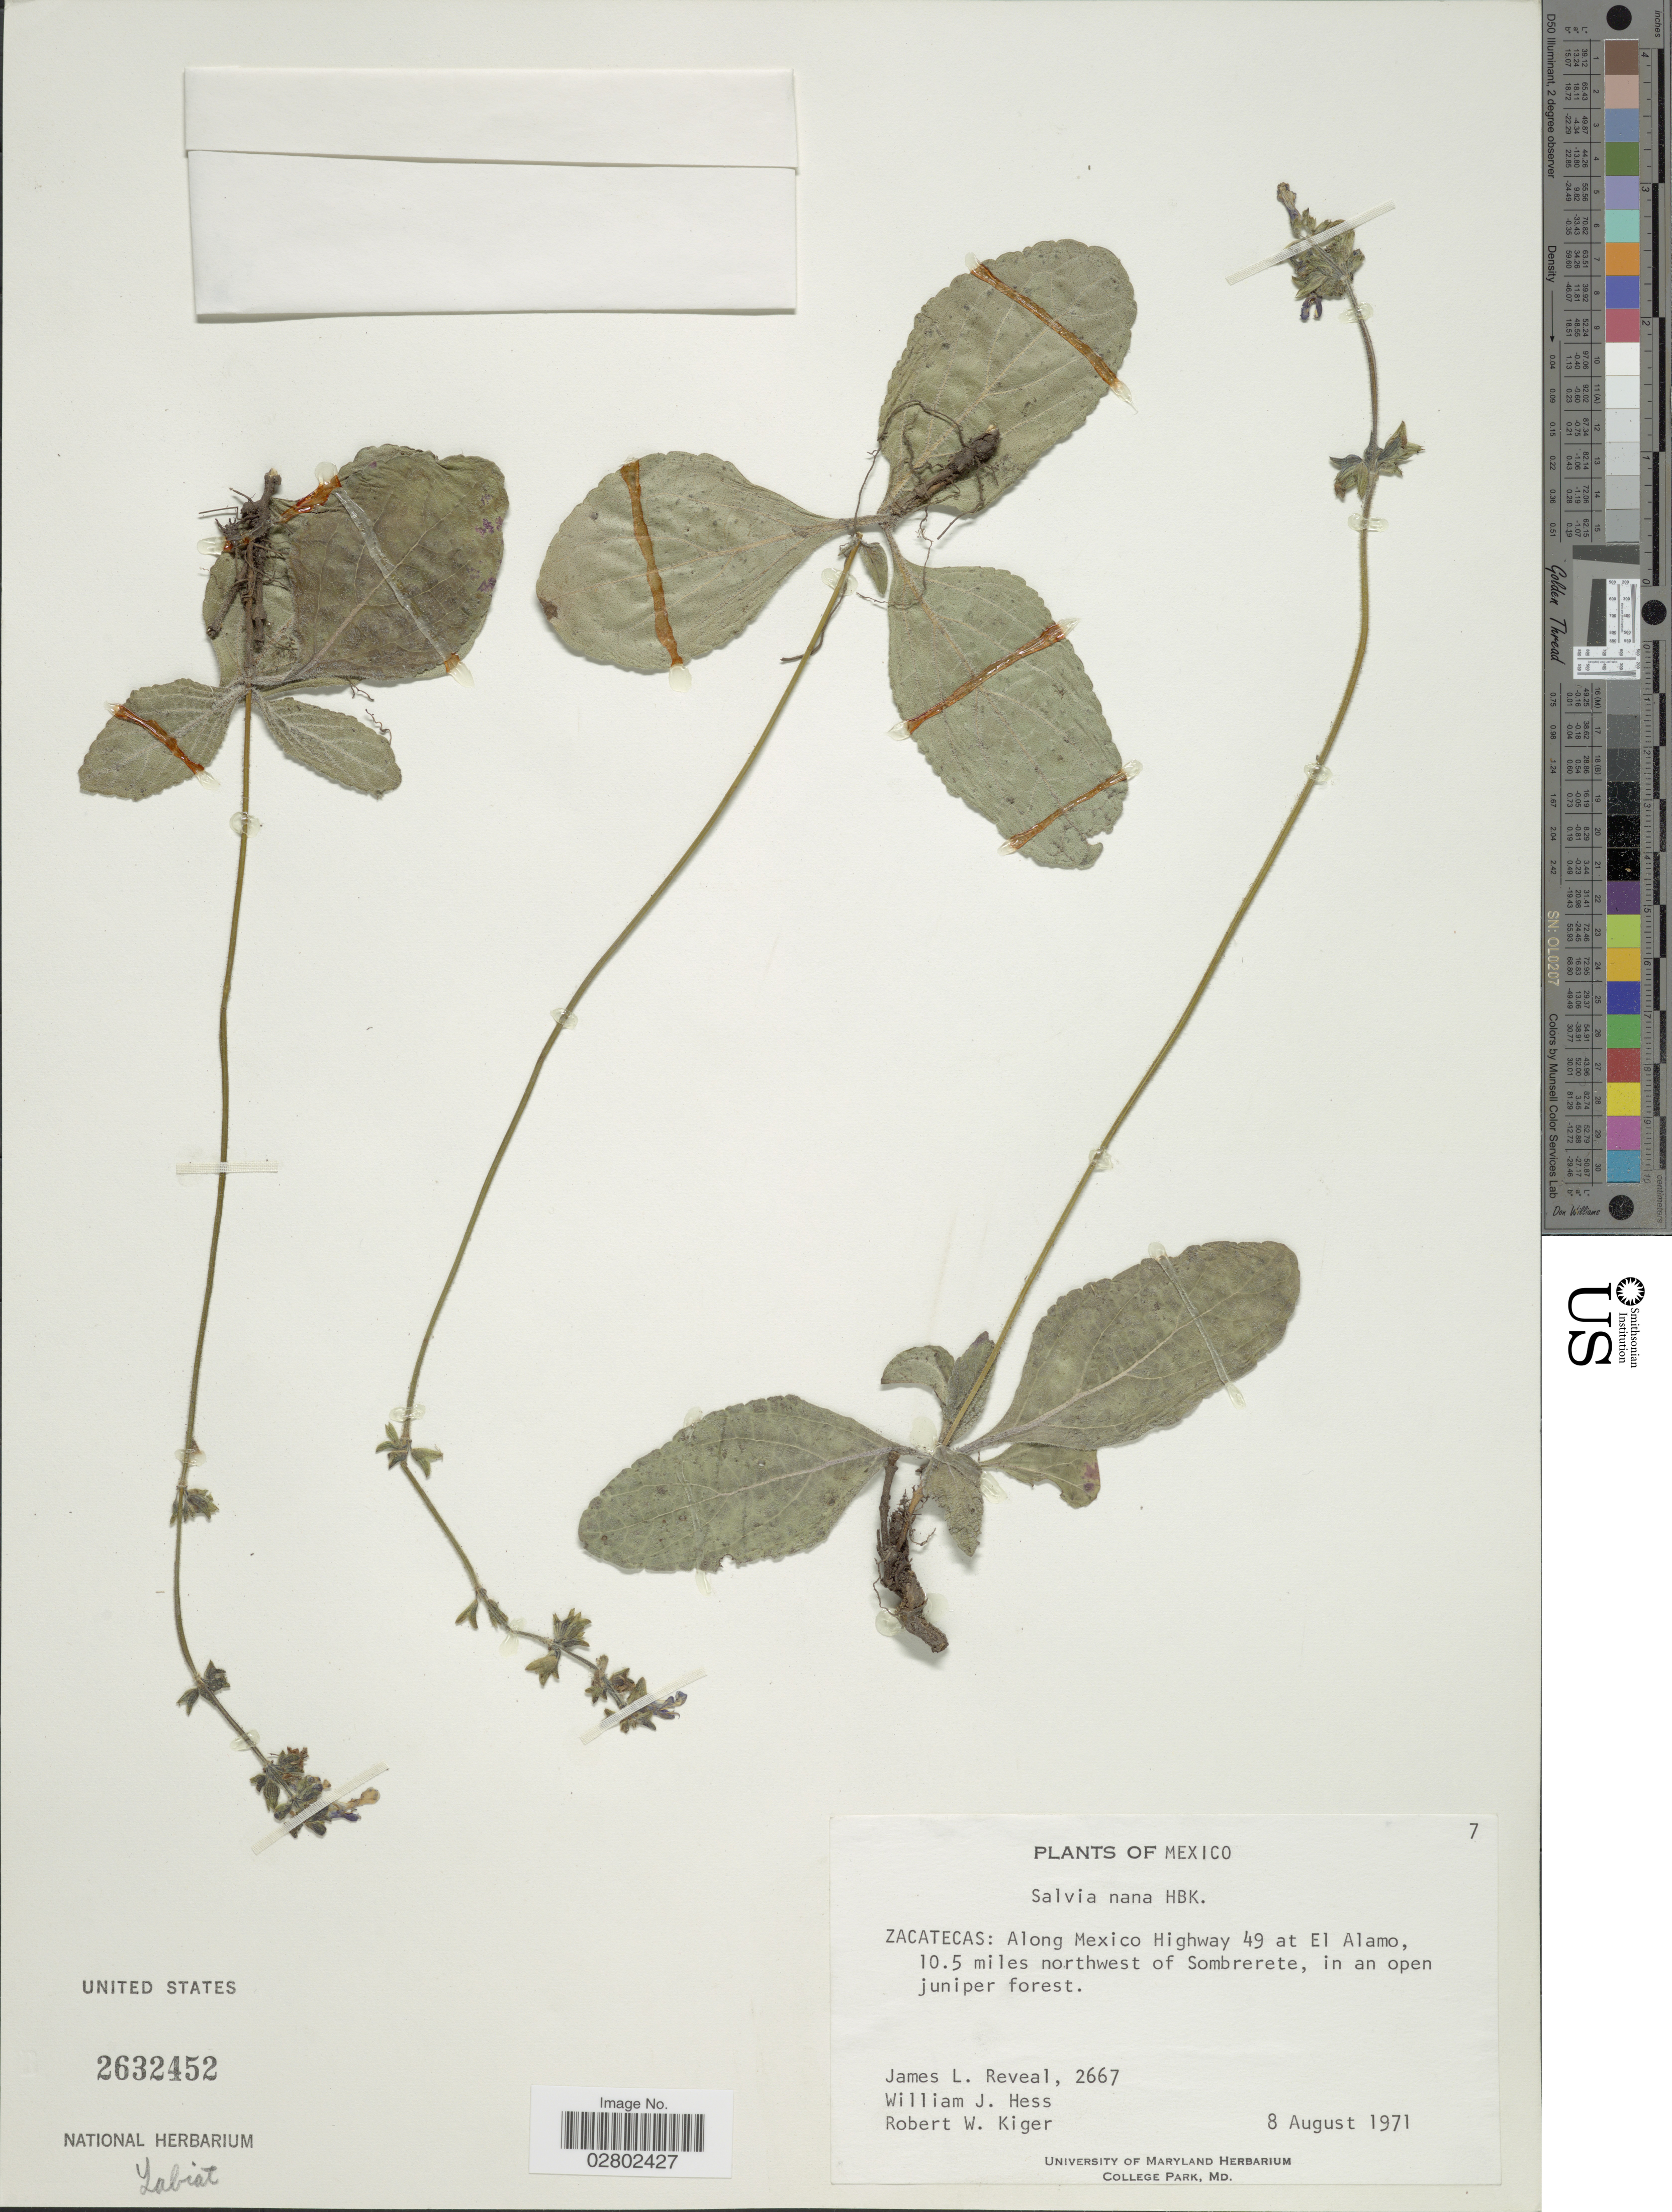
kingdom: Plantae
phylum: Tracheophyta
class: Magnoliopsida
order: Lamiales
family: Lamiaceae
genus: Salvia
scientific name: Salvia nana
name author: Kunth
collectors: J. L. Reveal, W. Hess & R. Kiger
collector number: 2667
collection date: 1971-08-08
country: Mexico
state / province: Zacatecas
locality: Along Mexico Highway 49 at El Alamo, 10.5 miles northwest of Sombrerete.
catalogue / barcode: US 2632452